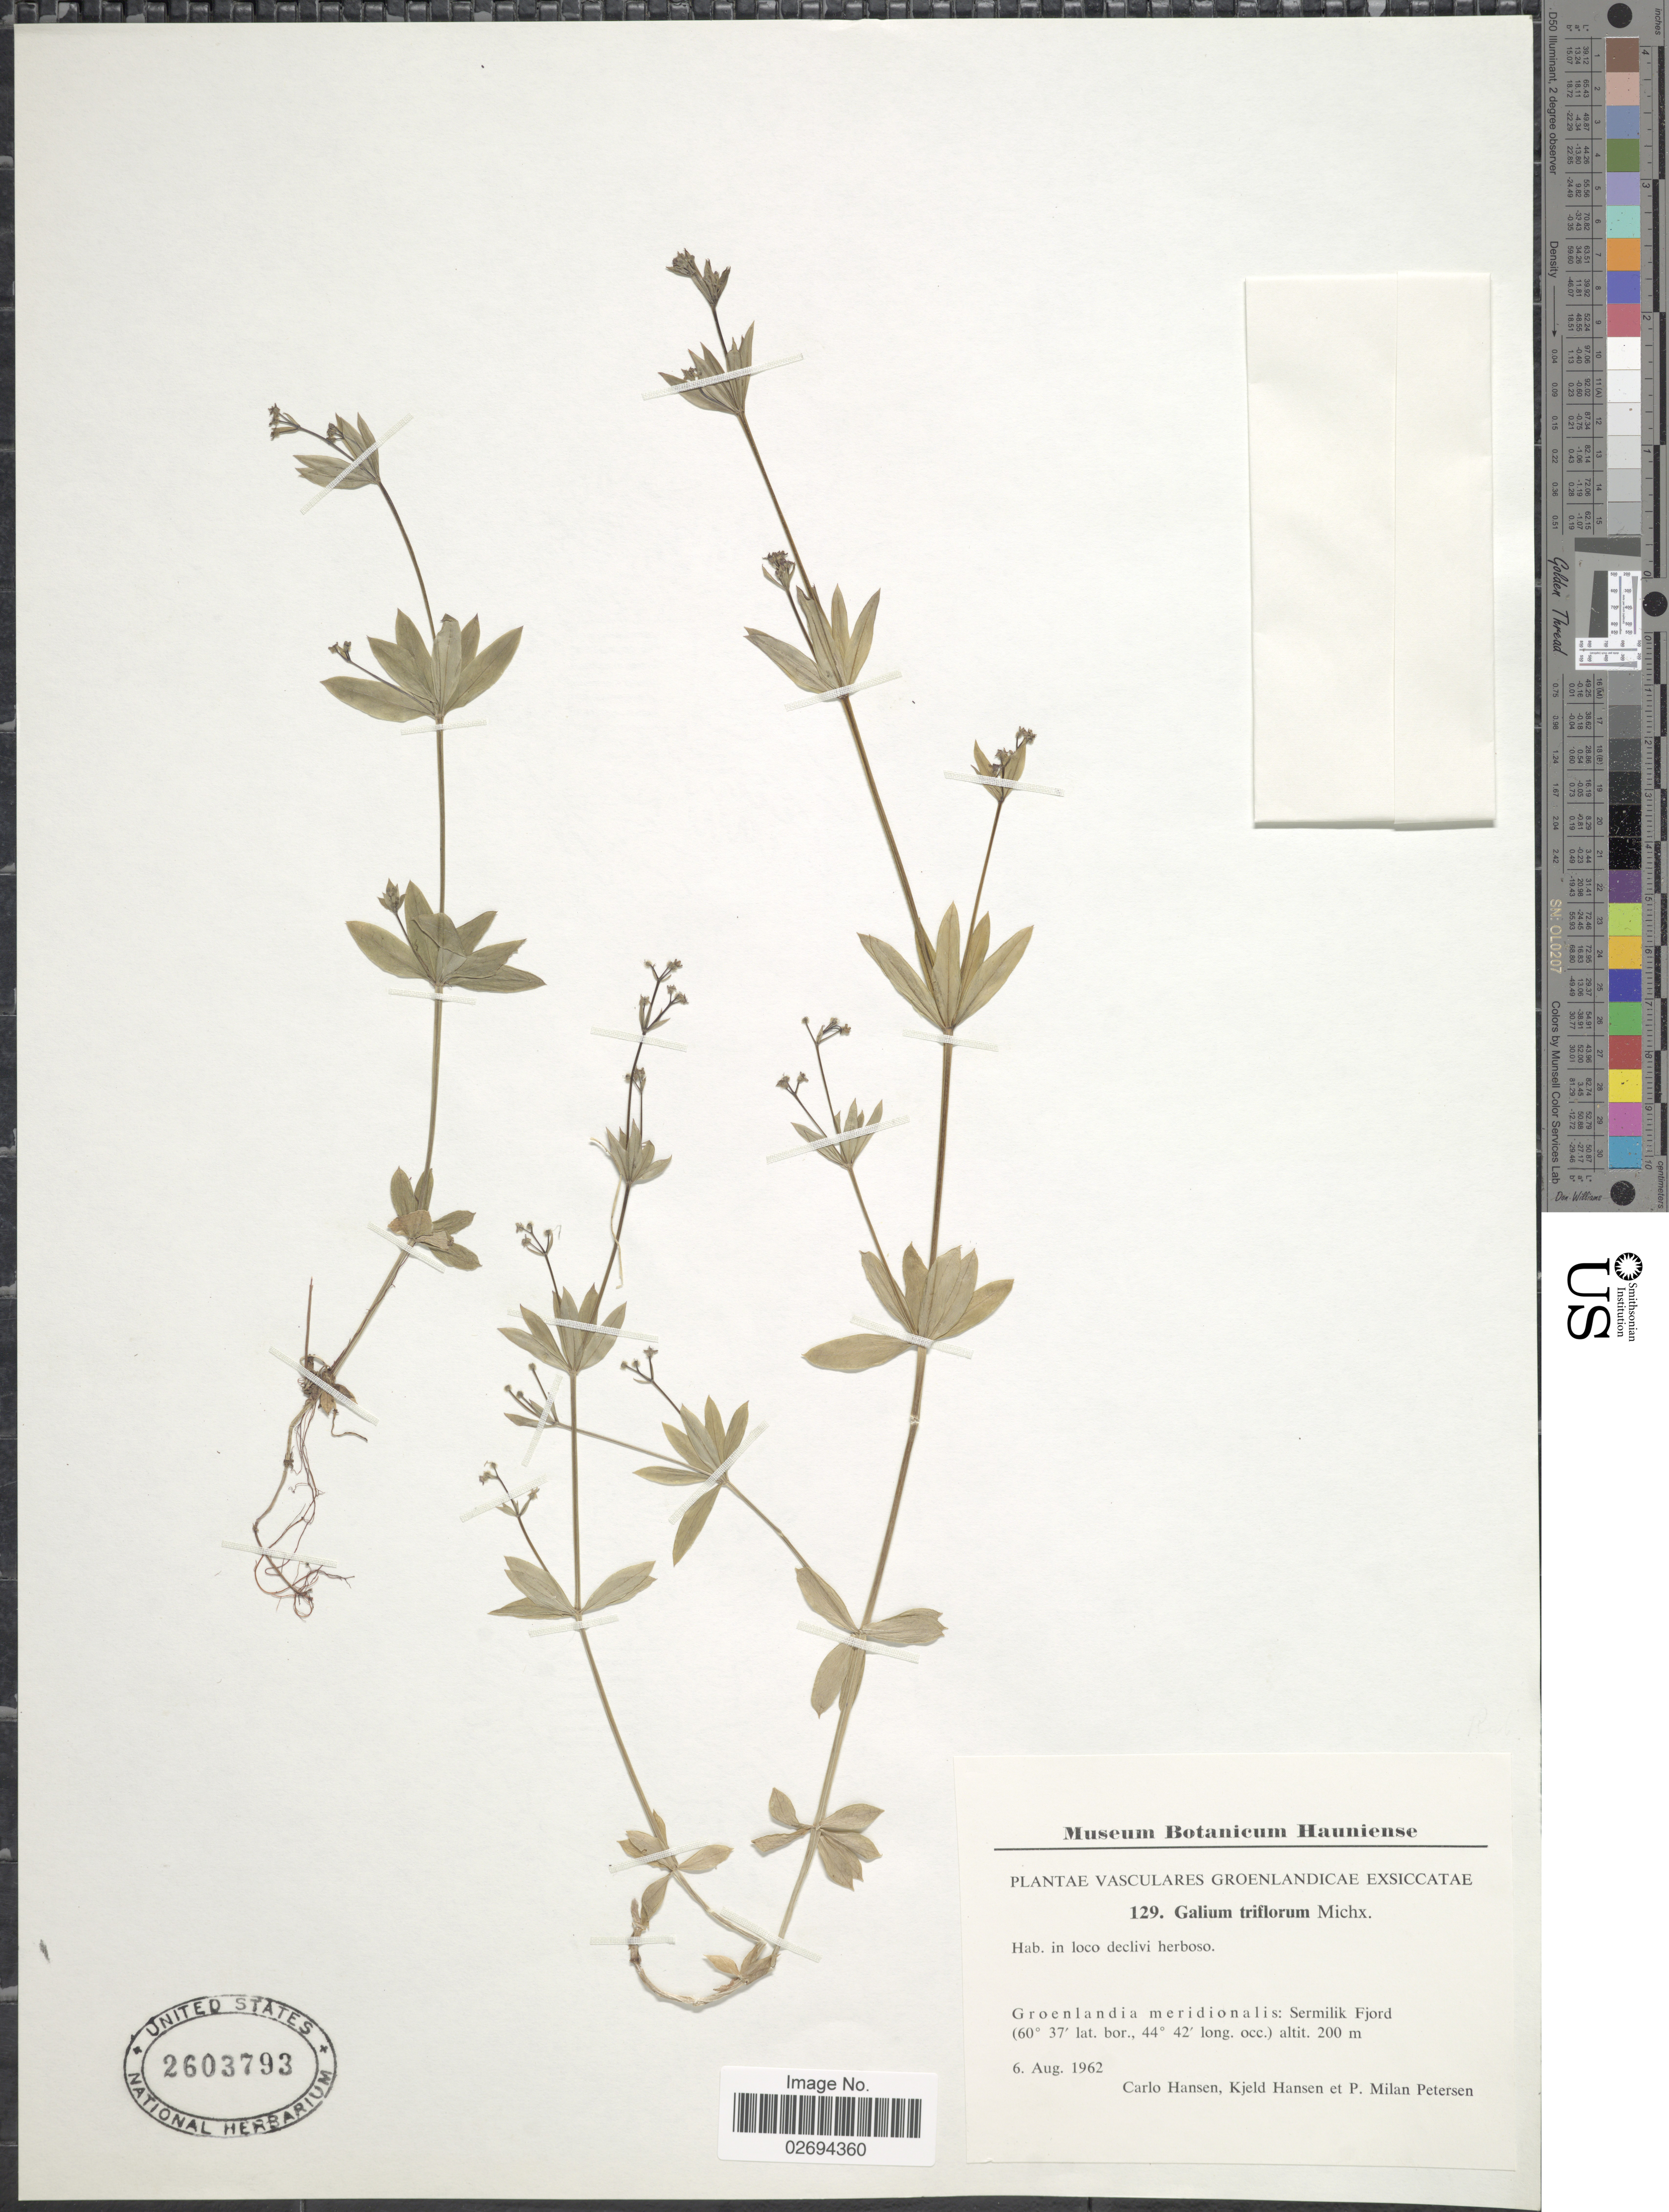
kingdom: Plantae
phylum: Tracheophyta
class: Magnoliopsida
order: Gentianales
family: Rubiaceae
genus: Galium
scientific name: Galium triflorum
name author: Michx.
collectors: C. Hansen, K. Hansen & P. Petersen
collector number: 129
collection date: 1962-08-06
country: Greenland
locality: Vasculares Groenlandicae. Groenlandia meridionalis: Sermilik Fjord.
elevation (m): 200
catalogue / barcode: US 2603793